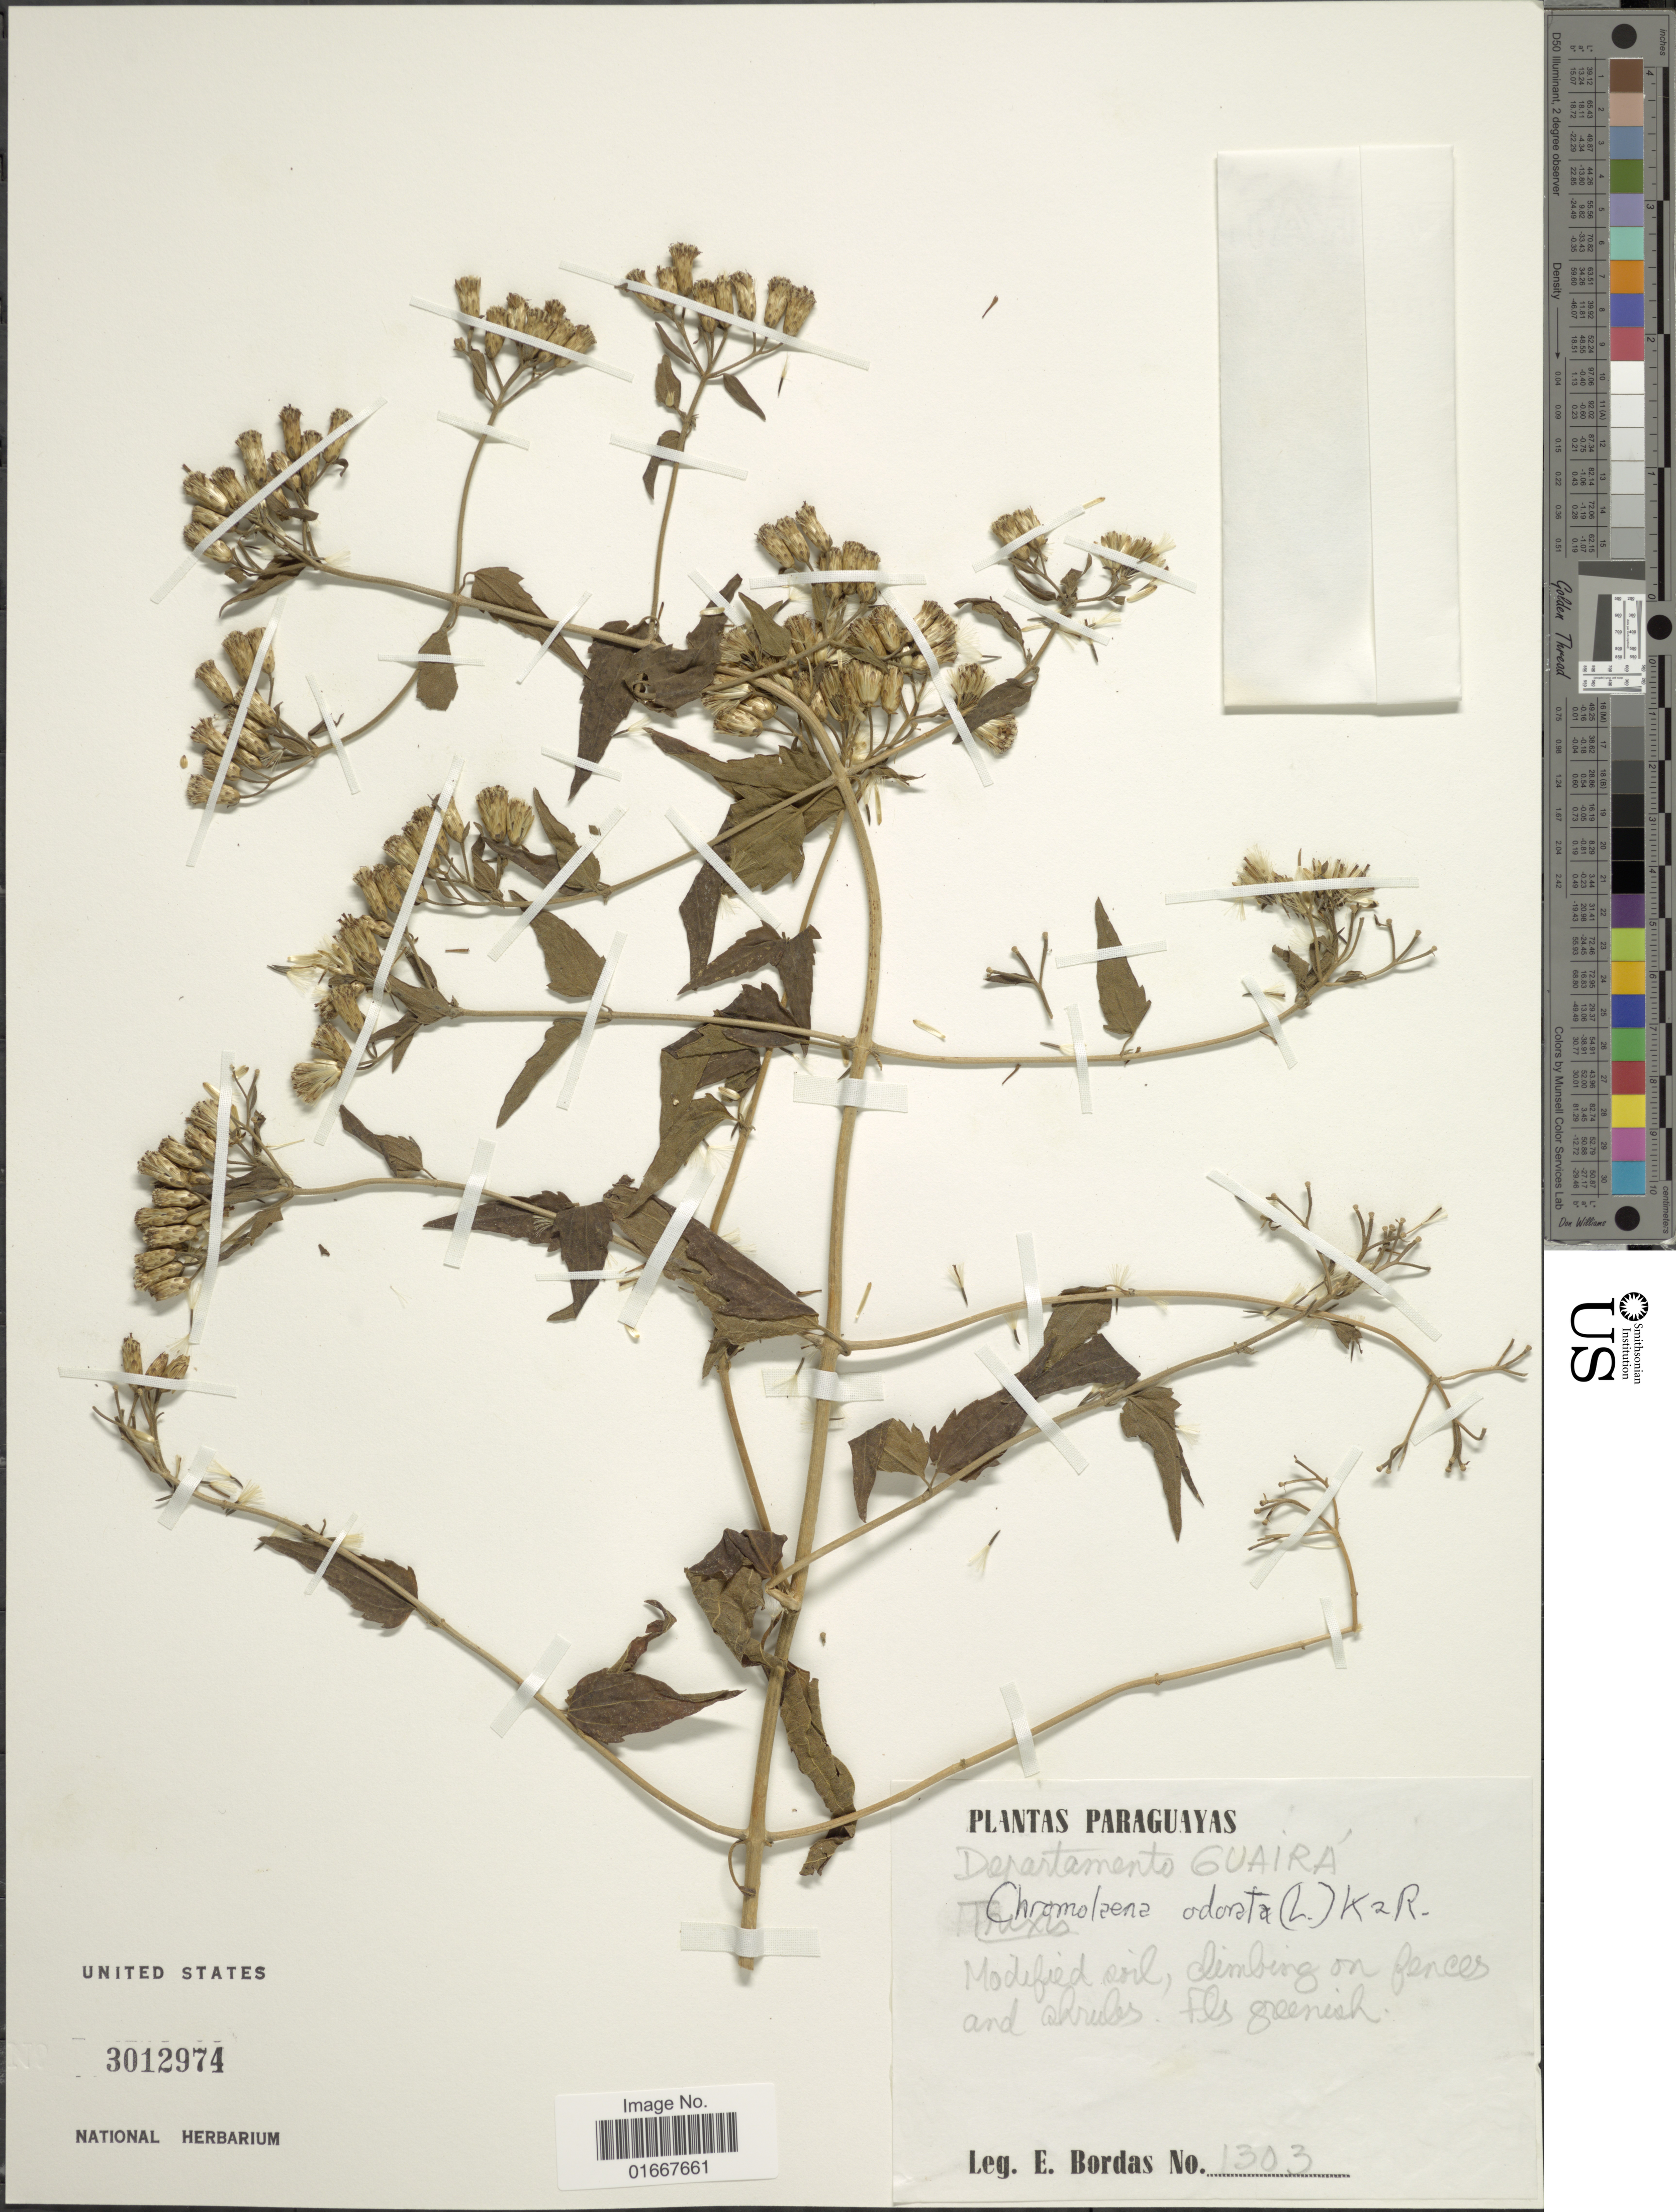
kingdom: Plantae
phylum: Tracheophyta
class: Magnoliopsida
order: Asterales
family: Asteraceae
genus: Chromolaena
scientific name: Chromolaena odorata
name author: (L.) R.M. King & H. Rob.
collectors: E. Bordas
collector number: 1303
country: Paraguay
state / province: Guaira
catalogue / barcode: US 3012974